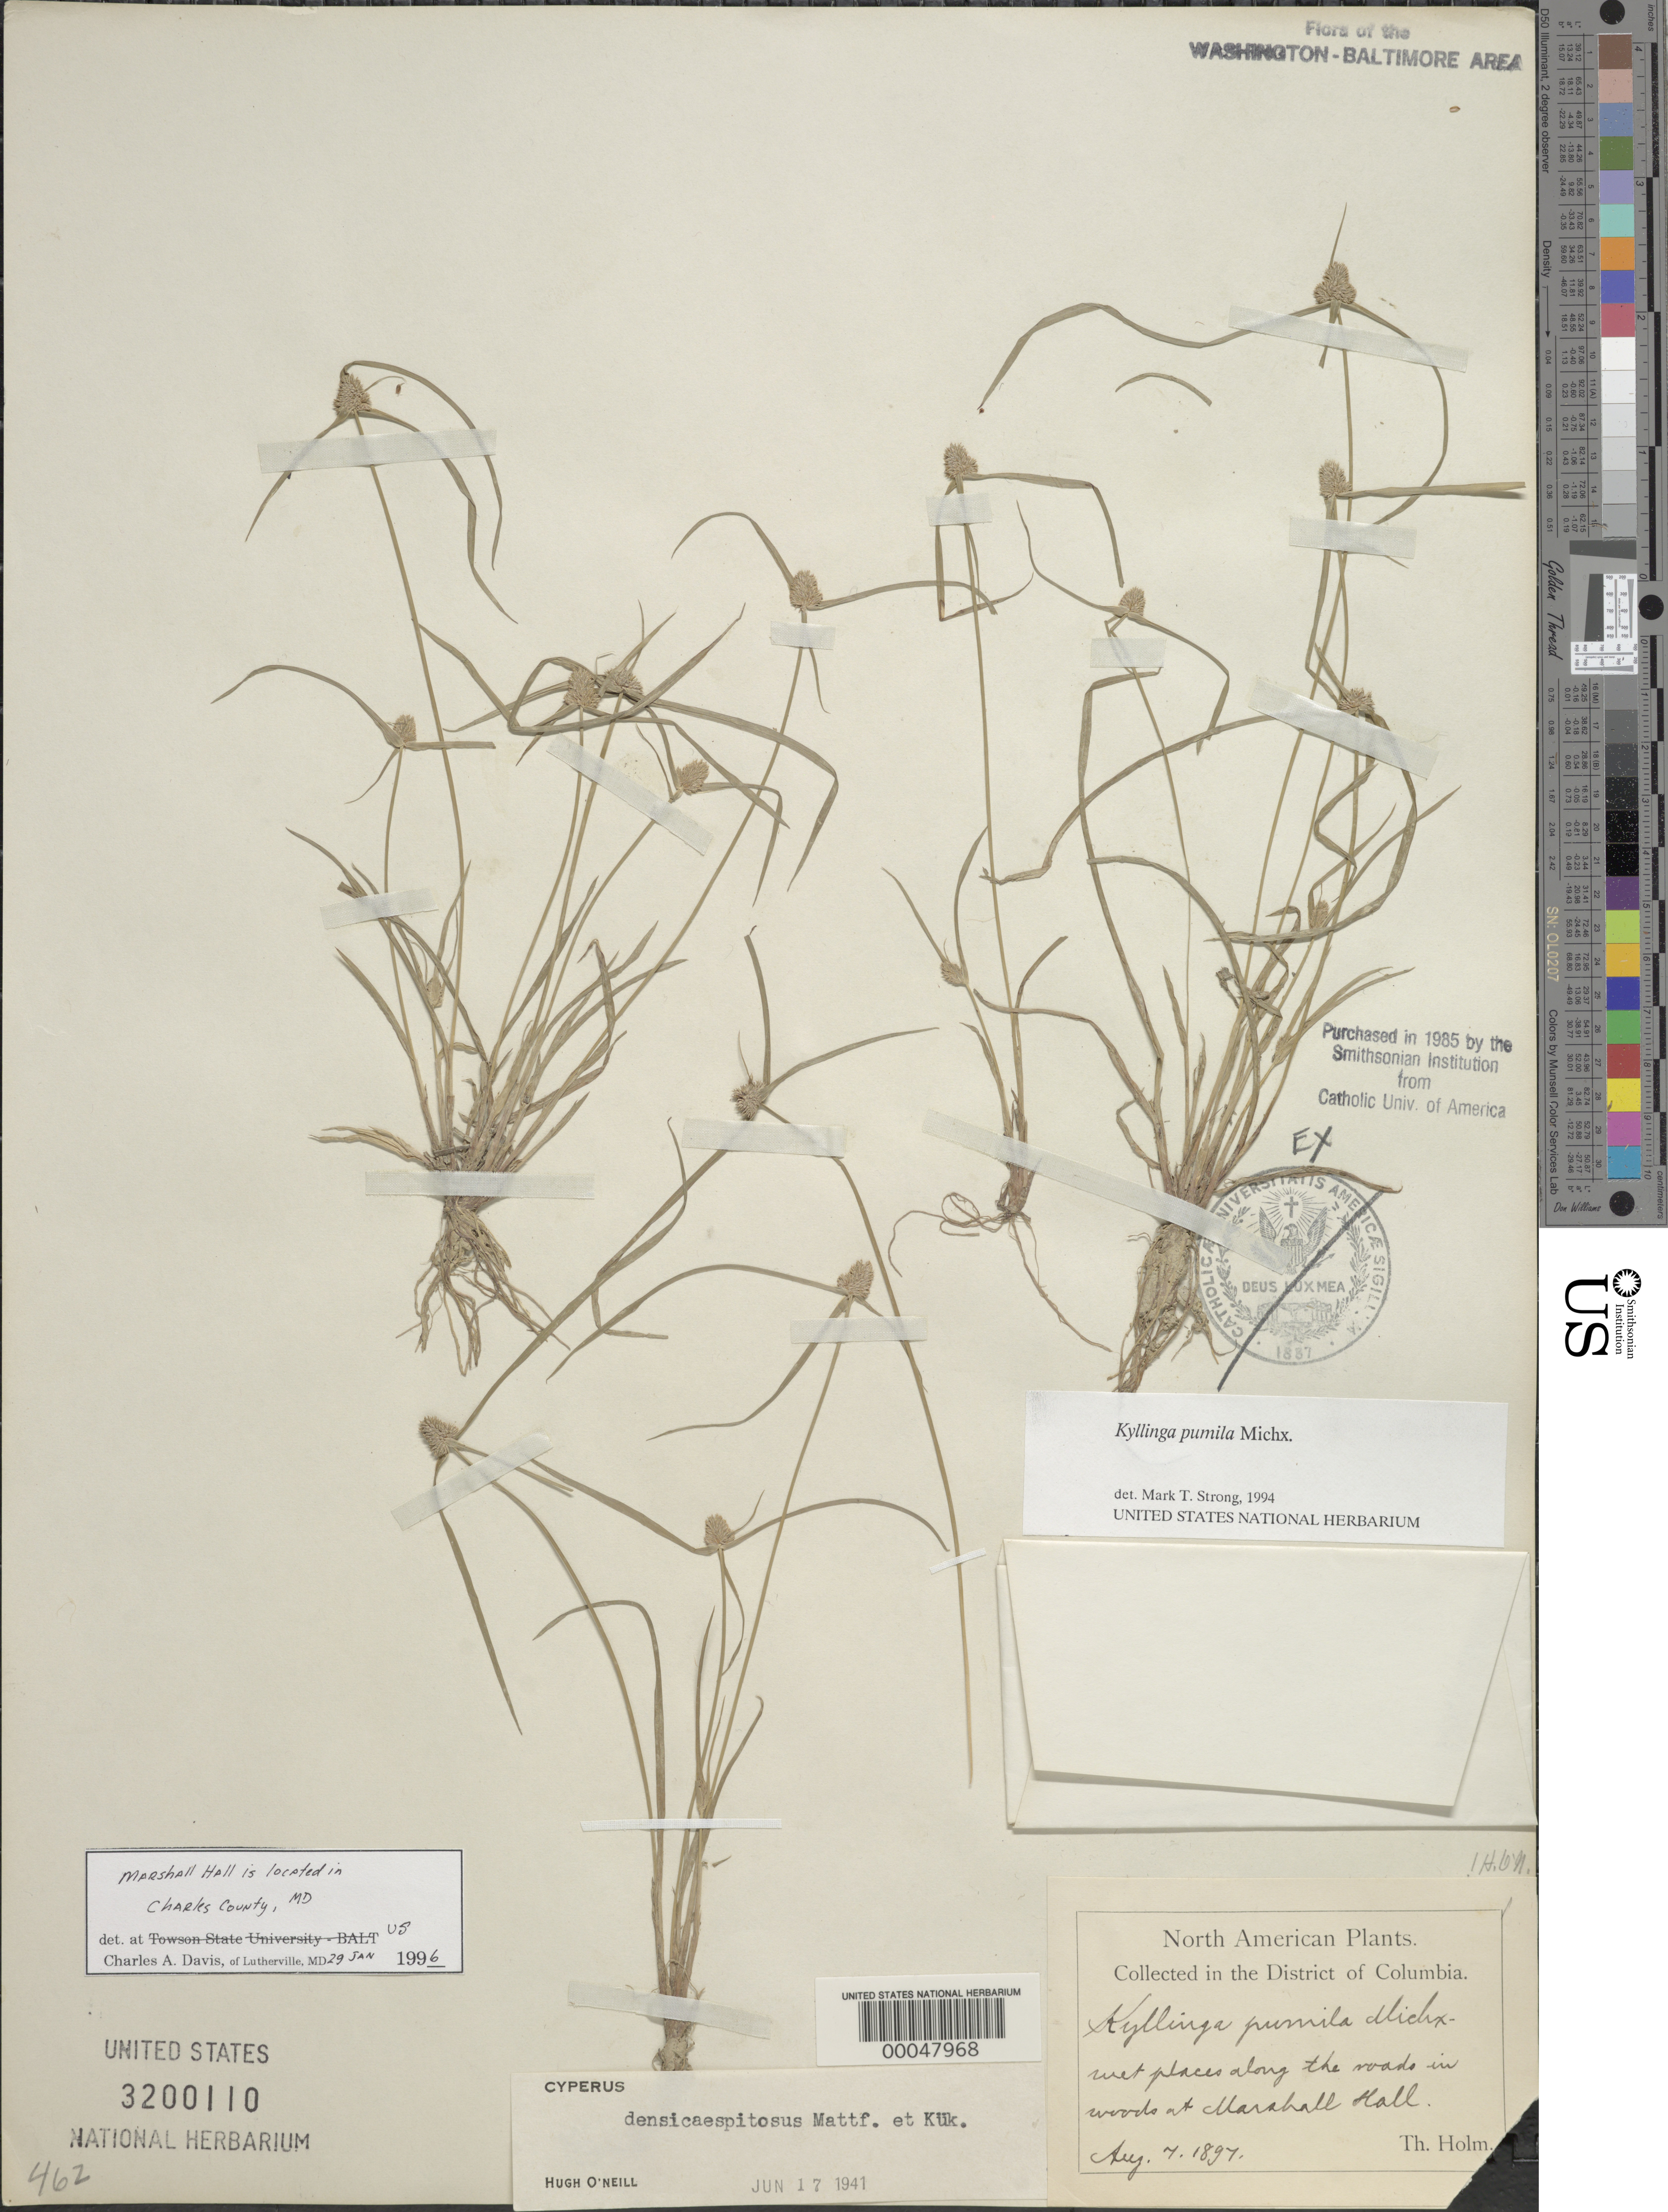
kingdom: Plantae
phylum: Tracheophyta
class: Liliopsida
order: Poales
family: Cyperaceae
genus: Cyperus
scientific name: Cyperus hortensis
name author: (Salzm. ex Steud.) Dorr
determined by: Strong, M. T., (US), Smithsonian Institution - National Museum of Natural History (UNITED STATES)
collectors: T. Holm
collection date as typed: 07 Aug 1897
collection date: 1897-08-07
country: United States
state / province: Maryland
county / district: Charles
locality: Marshall Hall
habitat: Wet places along the roads in the woods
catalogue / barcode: US 3200110